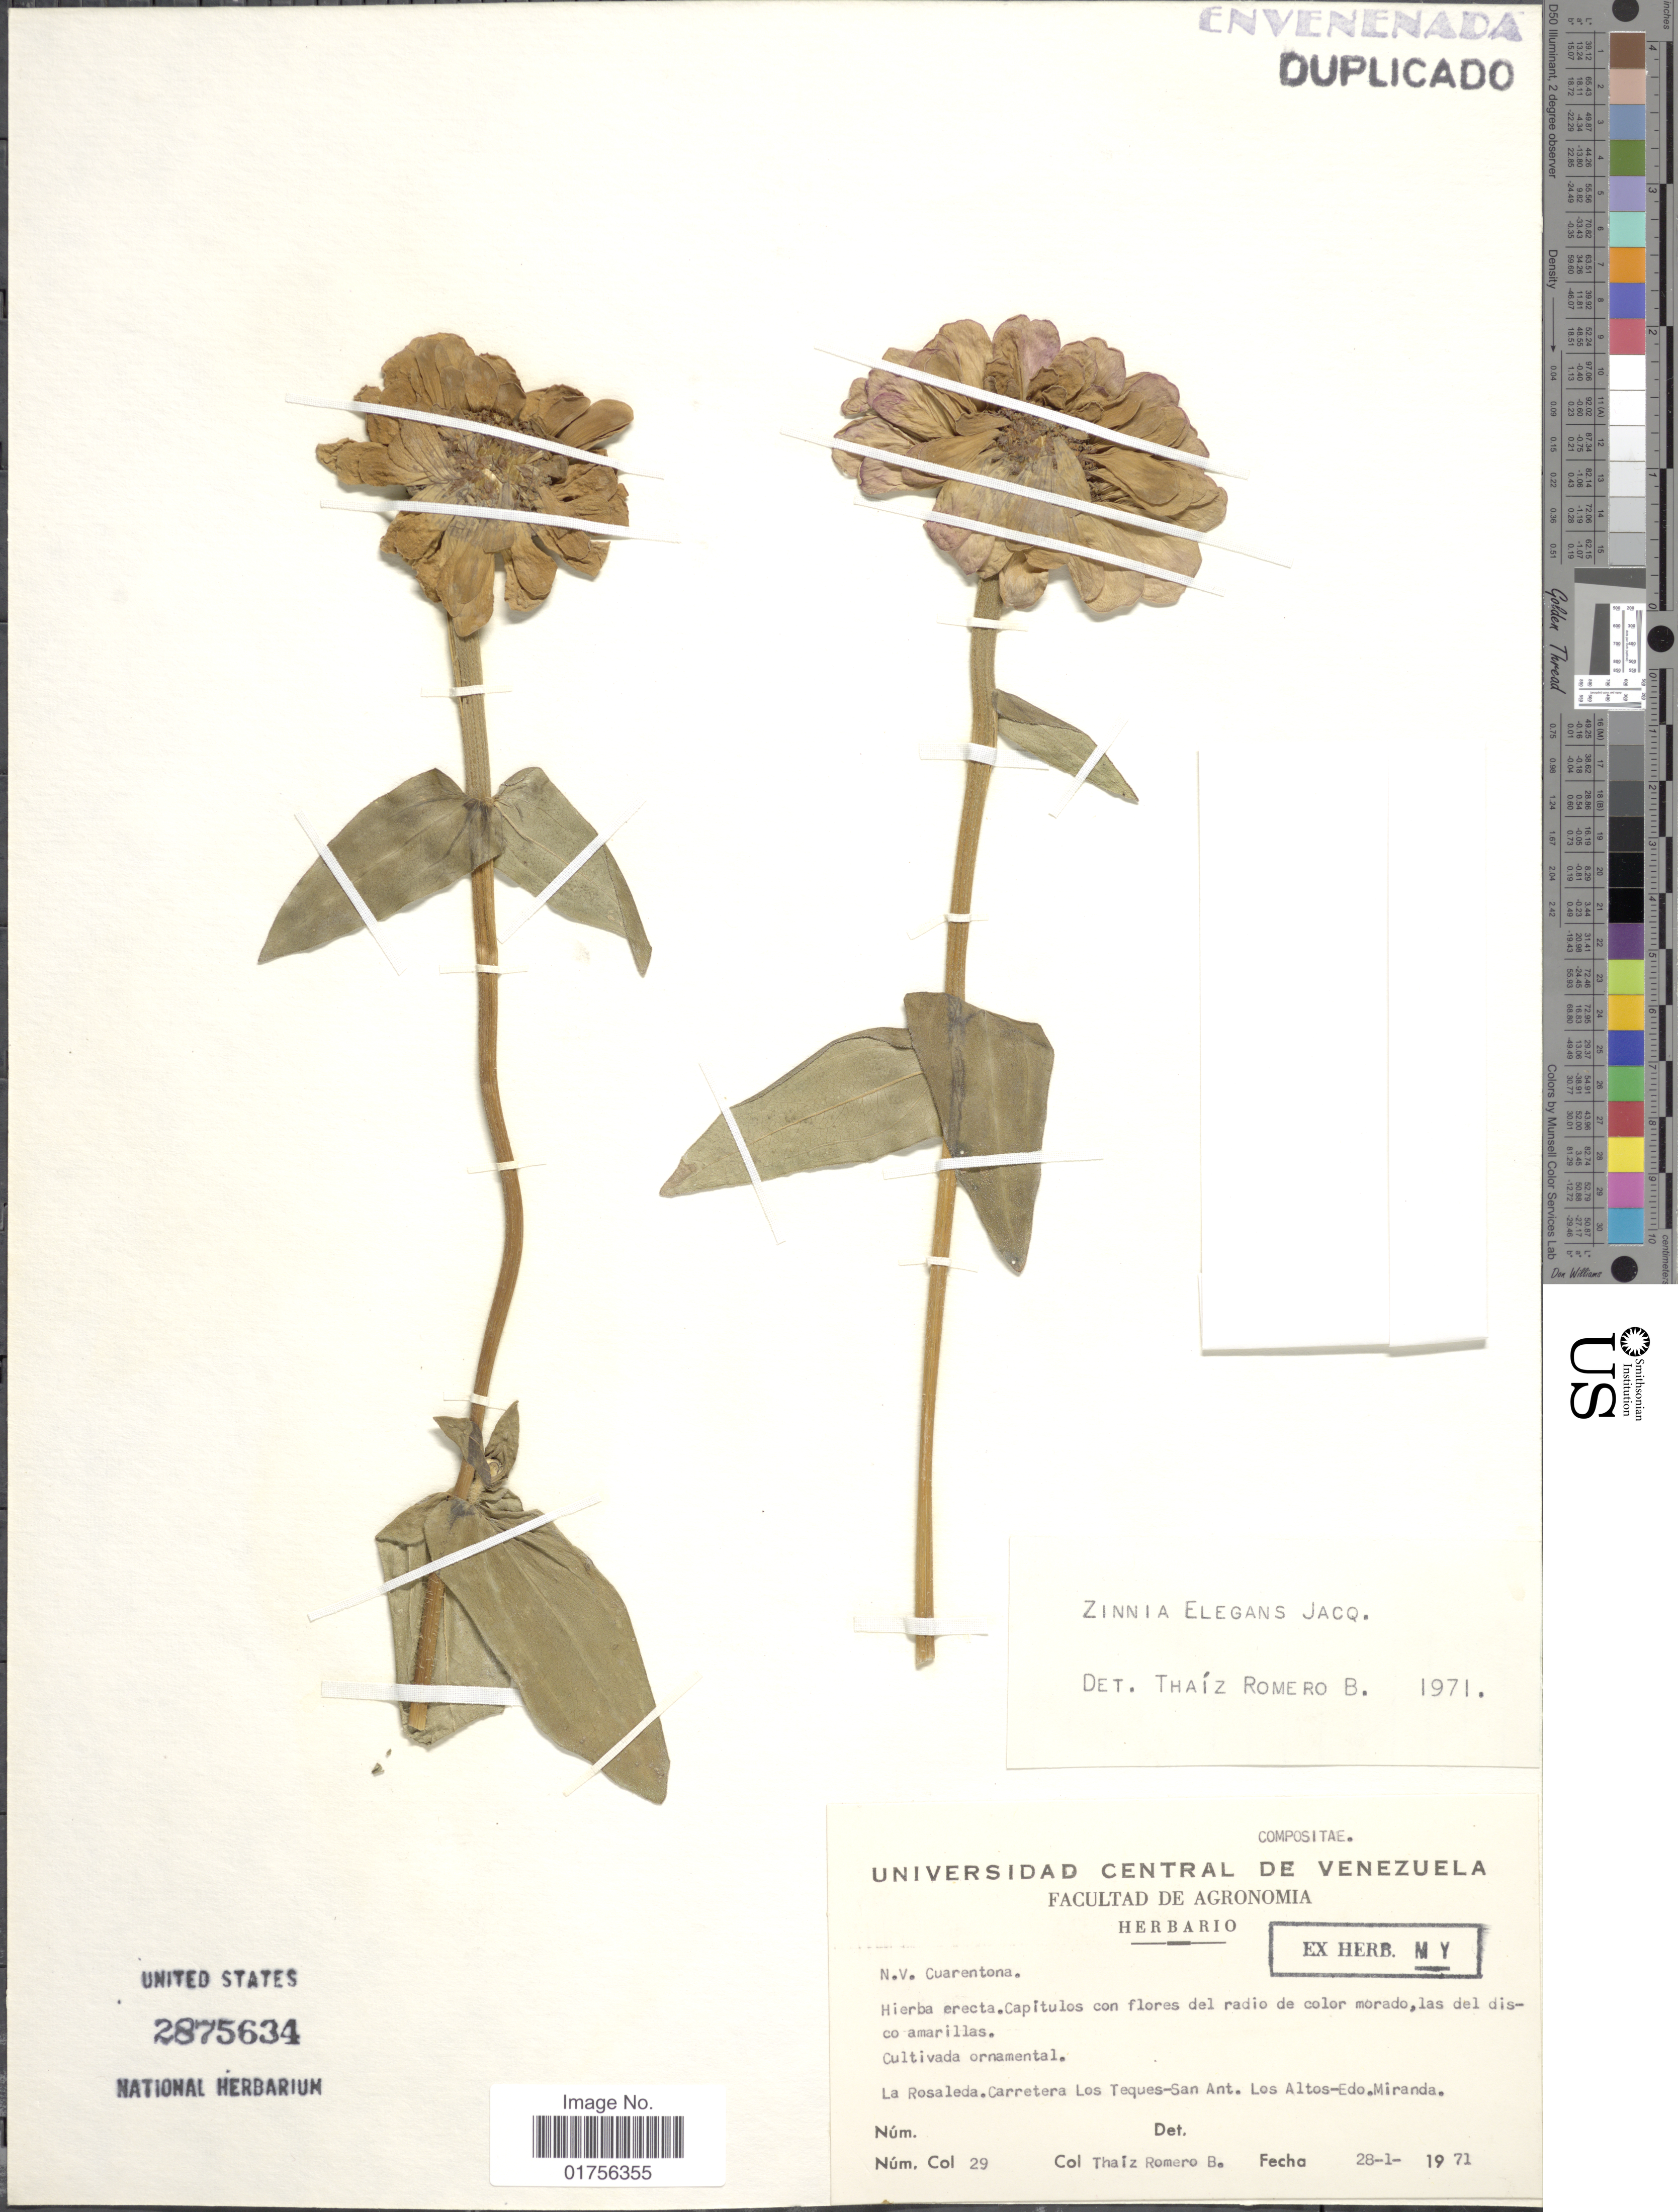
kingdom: Plantae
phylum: Tracheophyta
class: Magnoliopsida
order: Asterales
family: Asteraceae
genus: Zinnia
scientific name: Zinnia elegans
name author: Jacq.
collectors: T. Romero B.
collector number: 29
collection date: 1971-01-28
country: Venezuela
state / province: Miranda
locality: La Rosaleda, Carretera Los Teques-San Ant. Los Altos.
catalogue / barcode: US 2875634